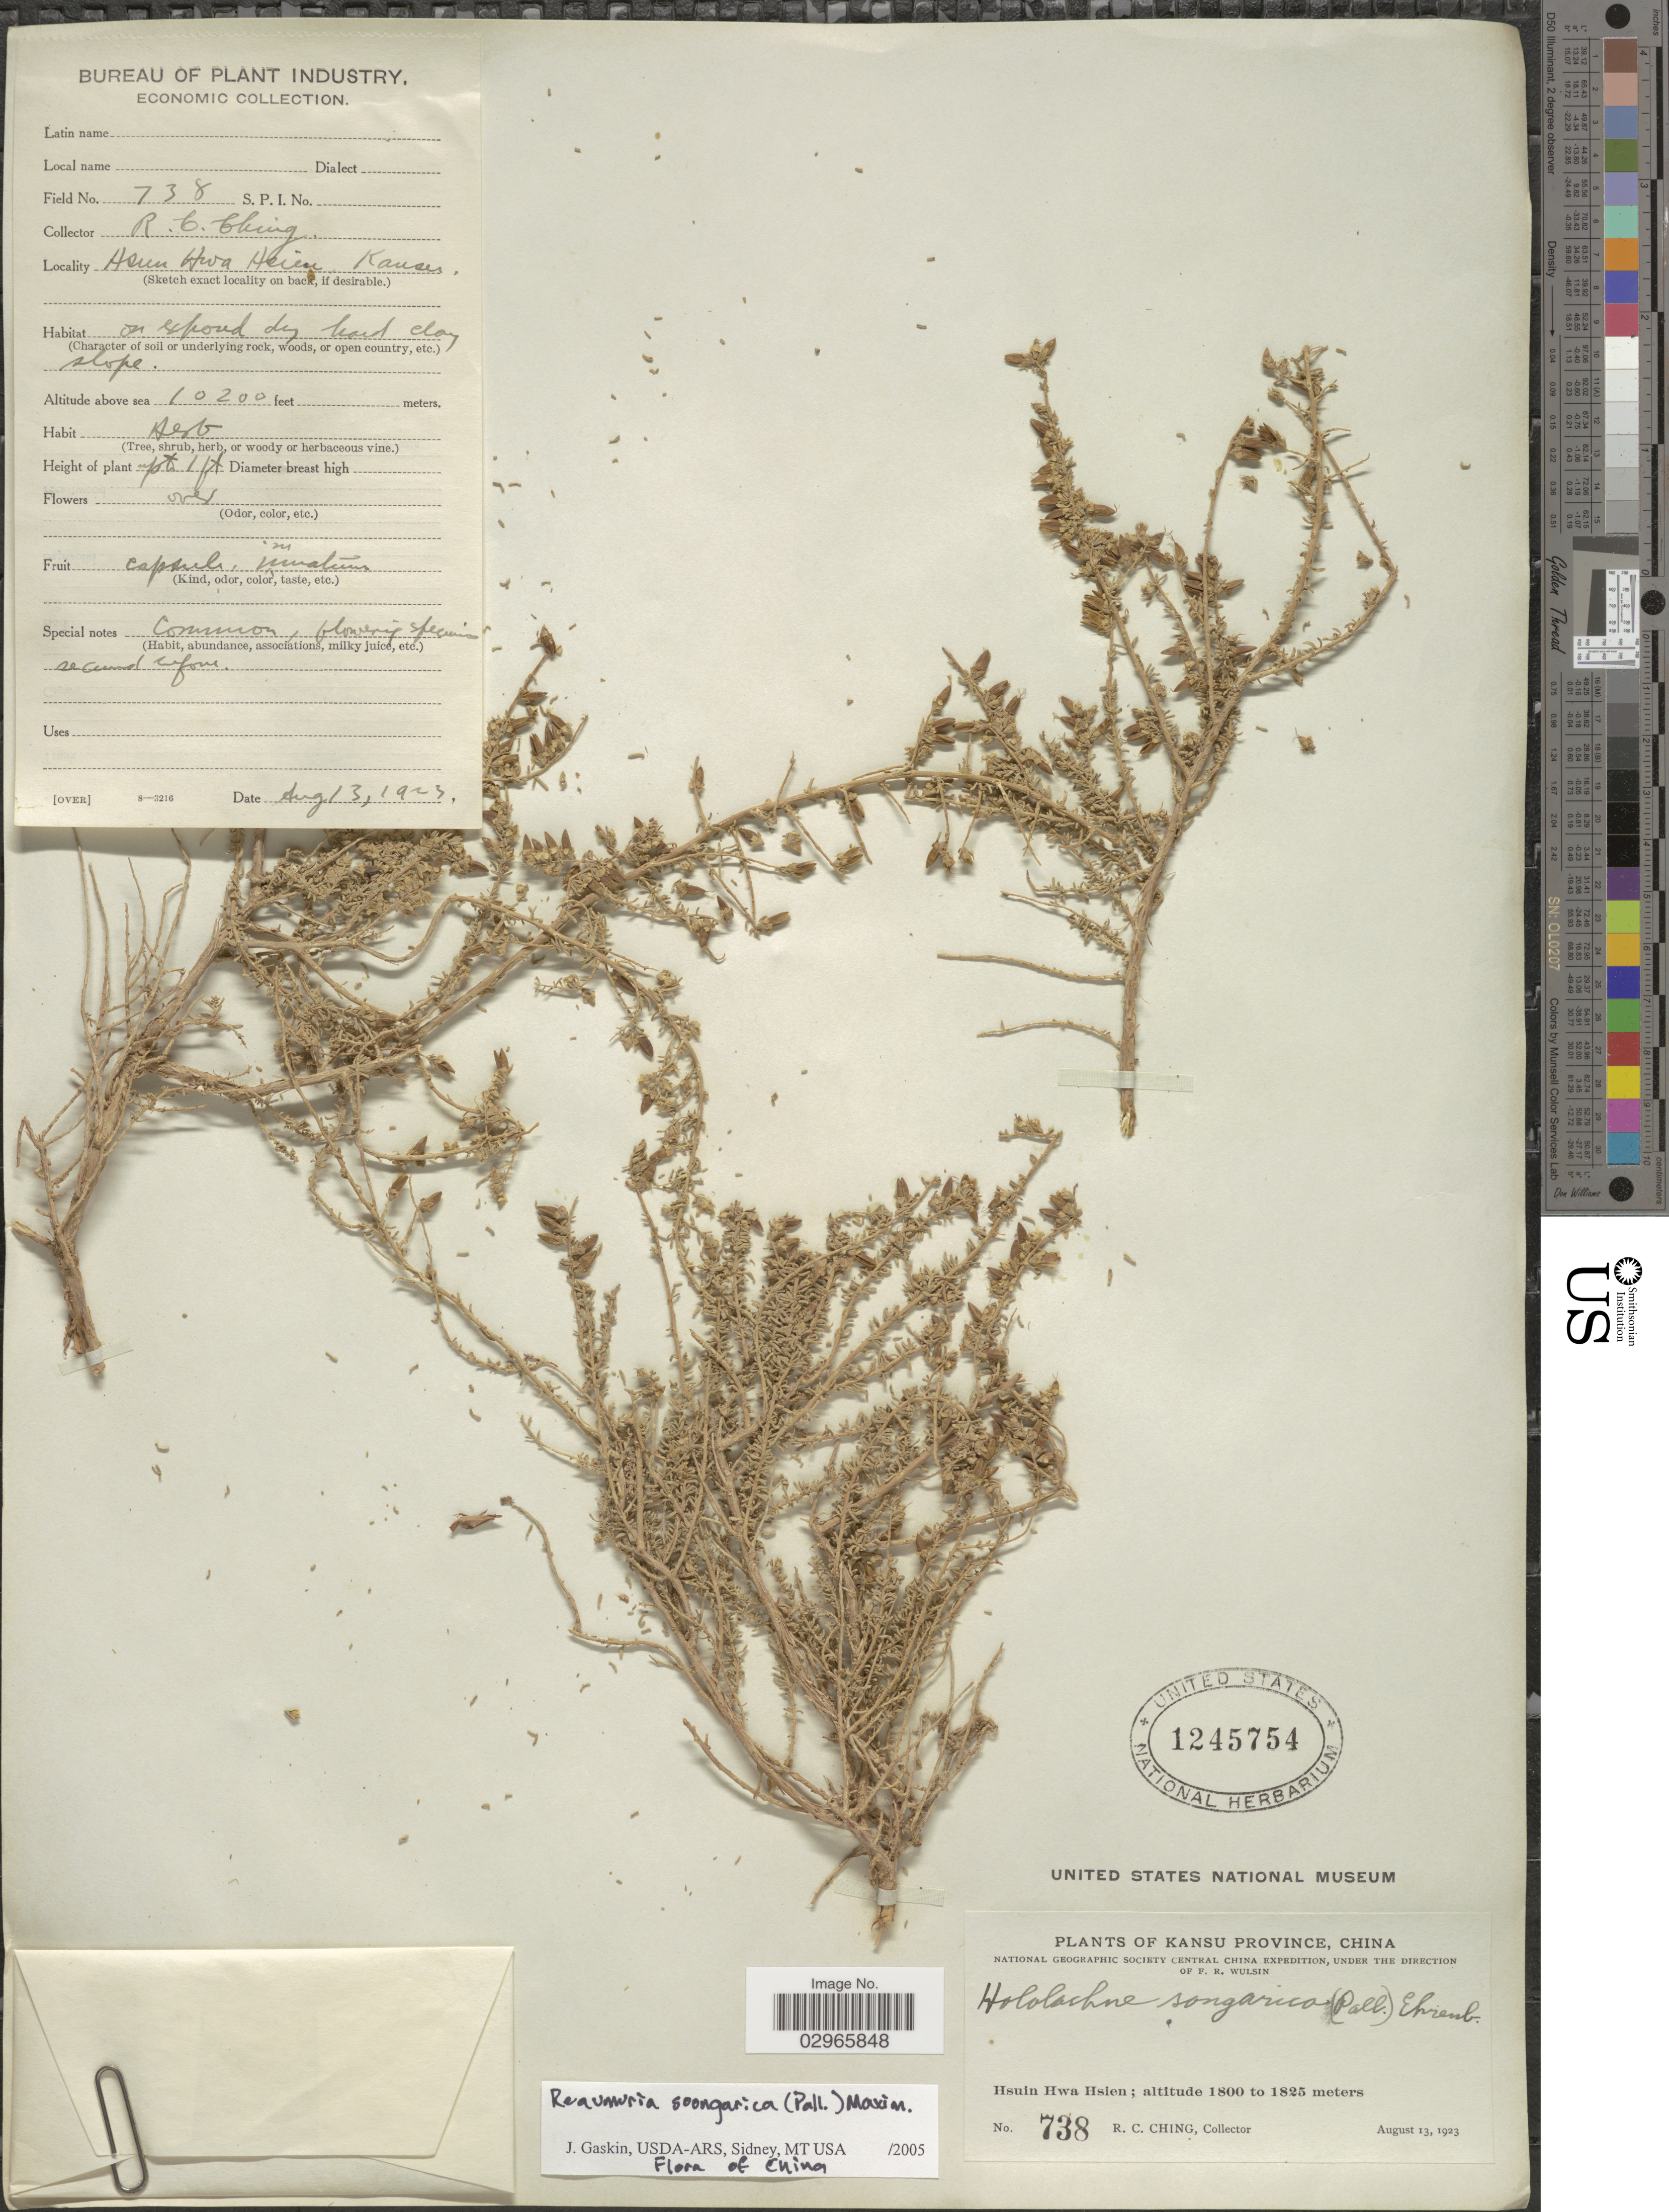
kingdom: Plantae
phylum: Tracheophyta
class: Magnoliopsida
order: Caryophyllales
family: Tamaricaceae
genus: Reaumuria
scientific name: Reaumuria songarica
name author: (Pall.) Maxim.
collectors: R. C. Ching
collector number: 738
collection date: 1923-08-13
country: China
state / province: Gansu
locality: Hsuin Hwa Hsien. Kansu.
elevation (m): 3109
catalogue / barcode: US 1245754